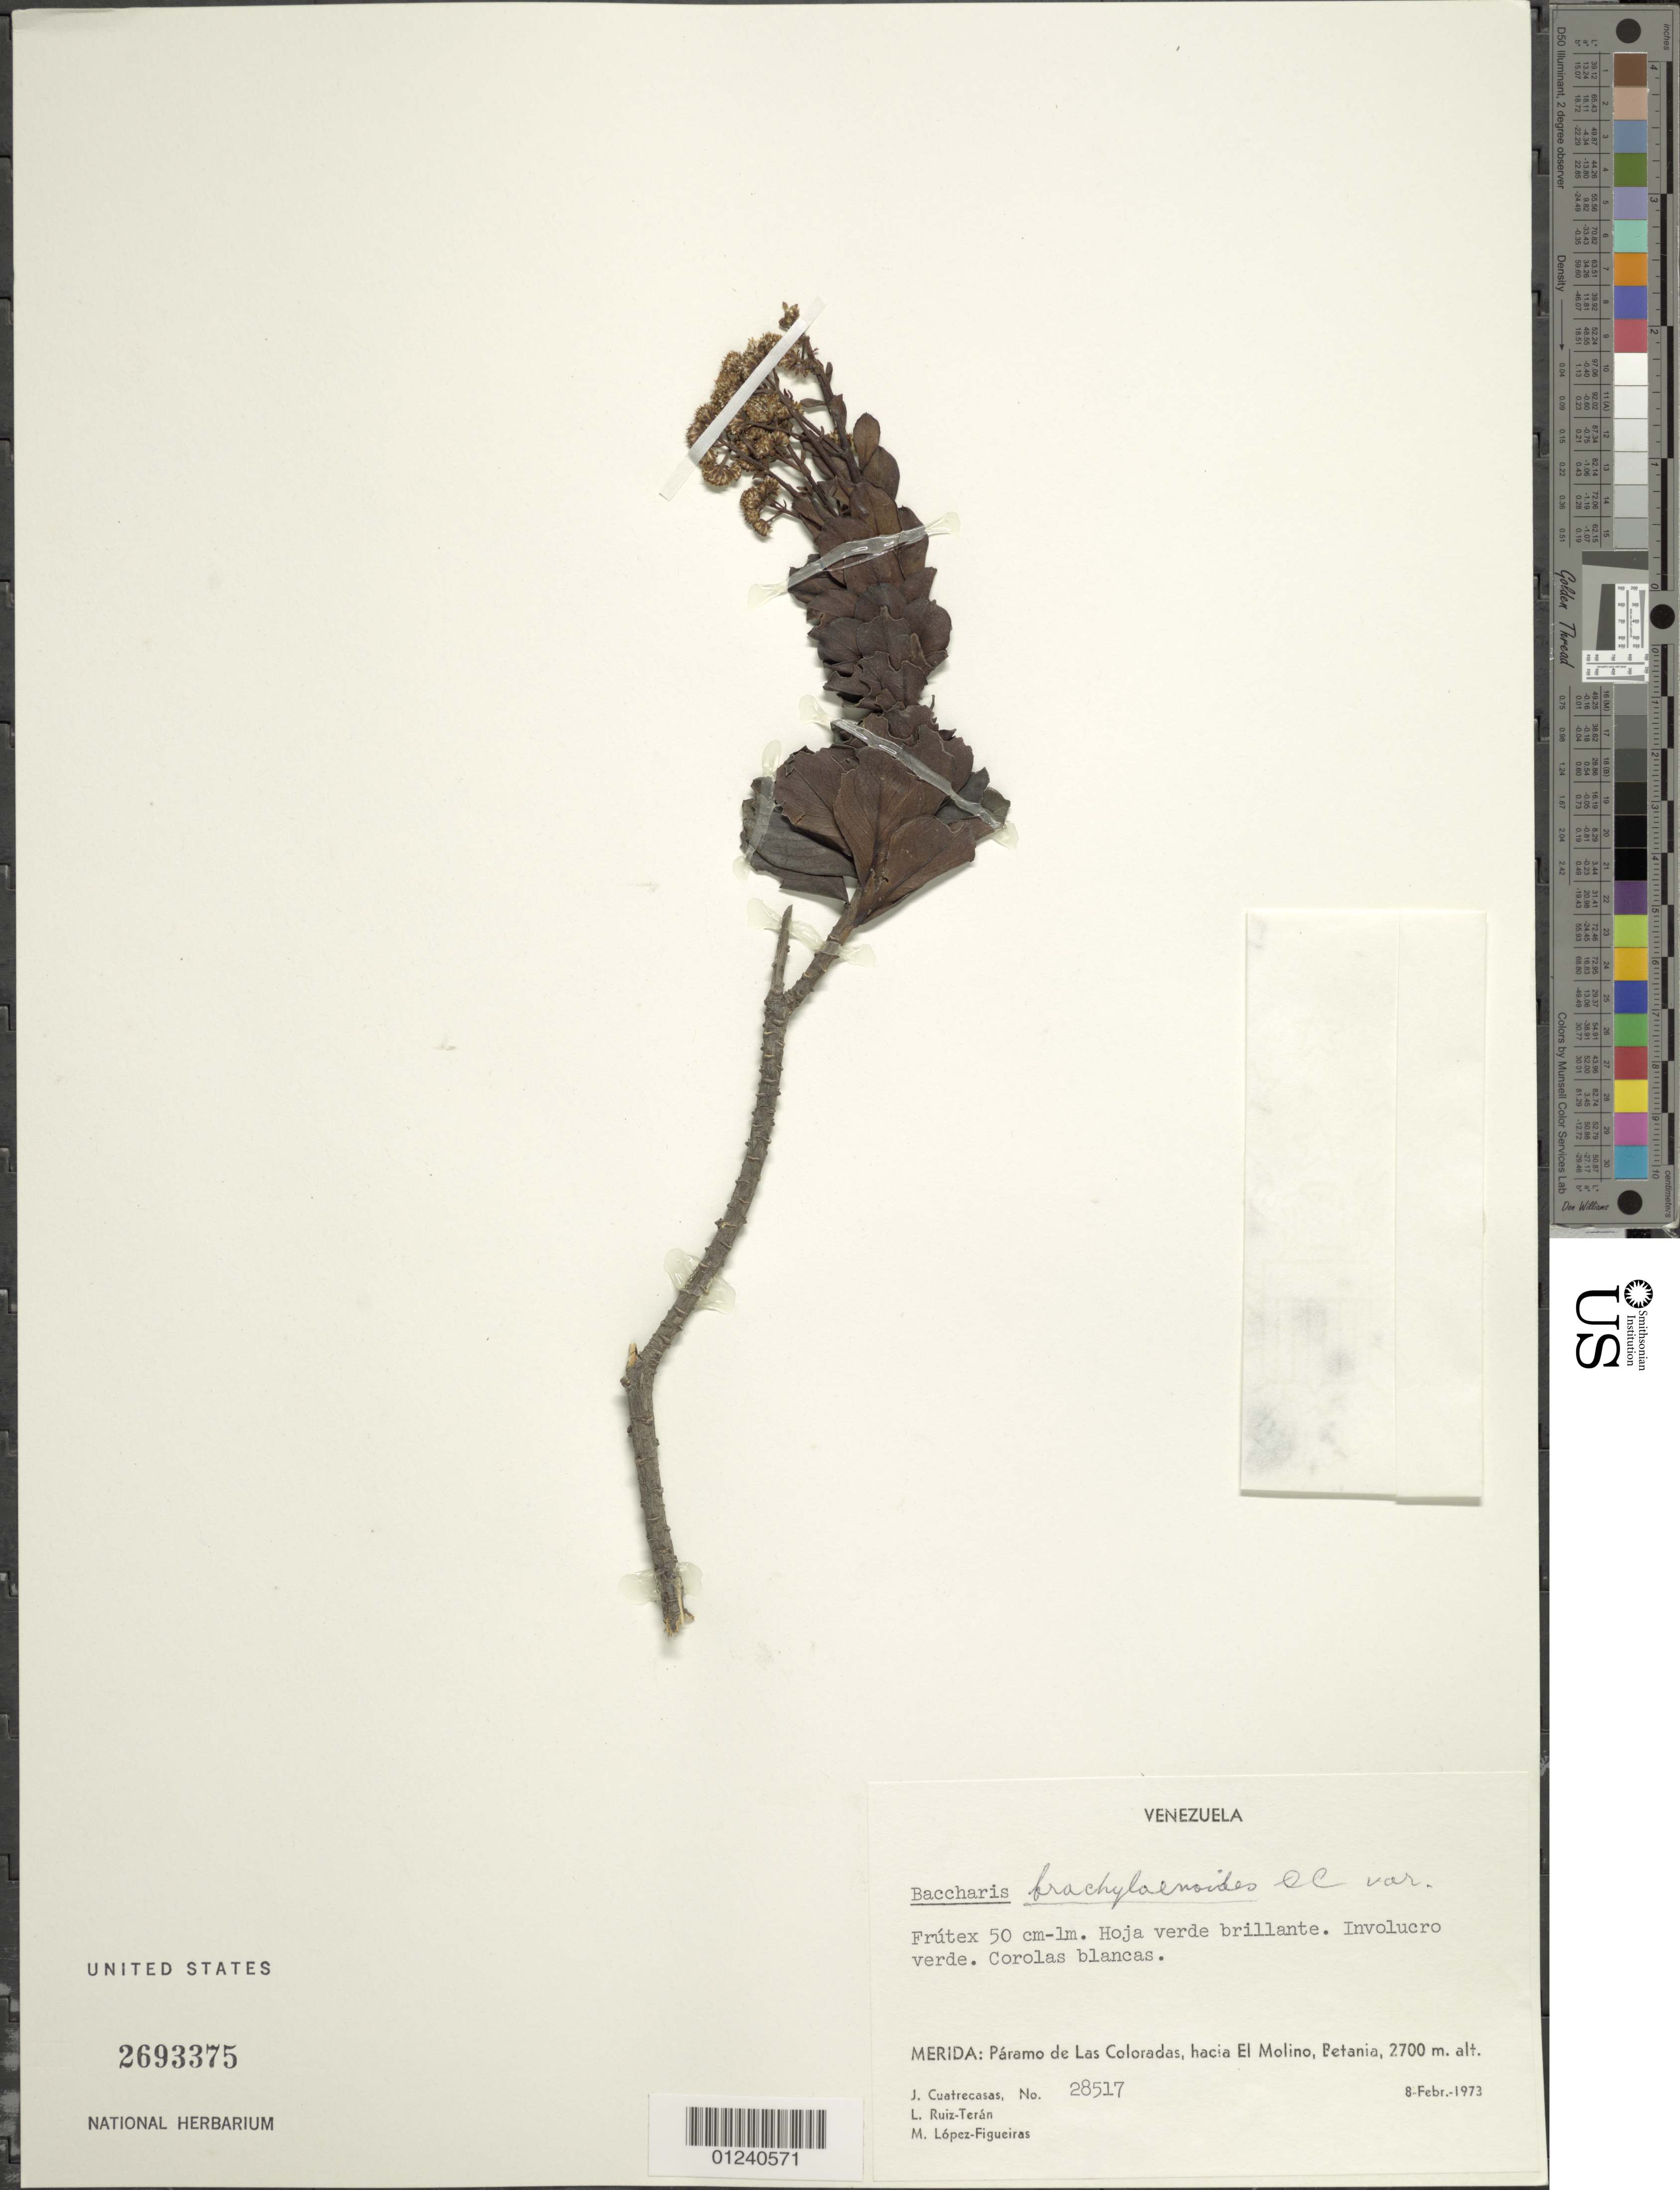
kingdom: Plantae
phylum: Tracheophyta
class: Magnoliopsida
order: Asterales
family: Asteraceae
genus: Baccharis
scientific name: Baccharis brachylaenoides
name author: DC.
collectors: J. Cuatrecasas, L. E. Ruíz-Terán & M. López Figueiras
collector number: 28517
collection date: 1973-02-08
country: Venezuela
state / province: Mérida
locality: Paramo de Las Coloradas, hacia El Molino, Betania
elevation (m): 2700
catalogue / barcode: US 2693375